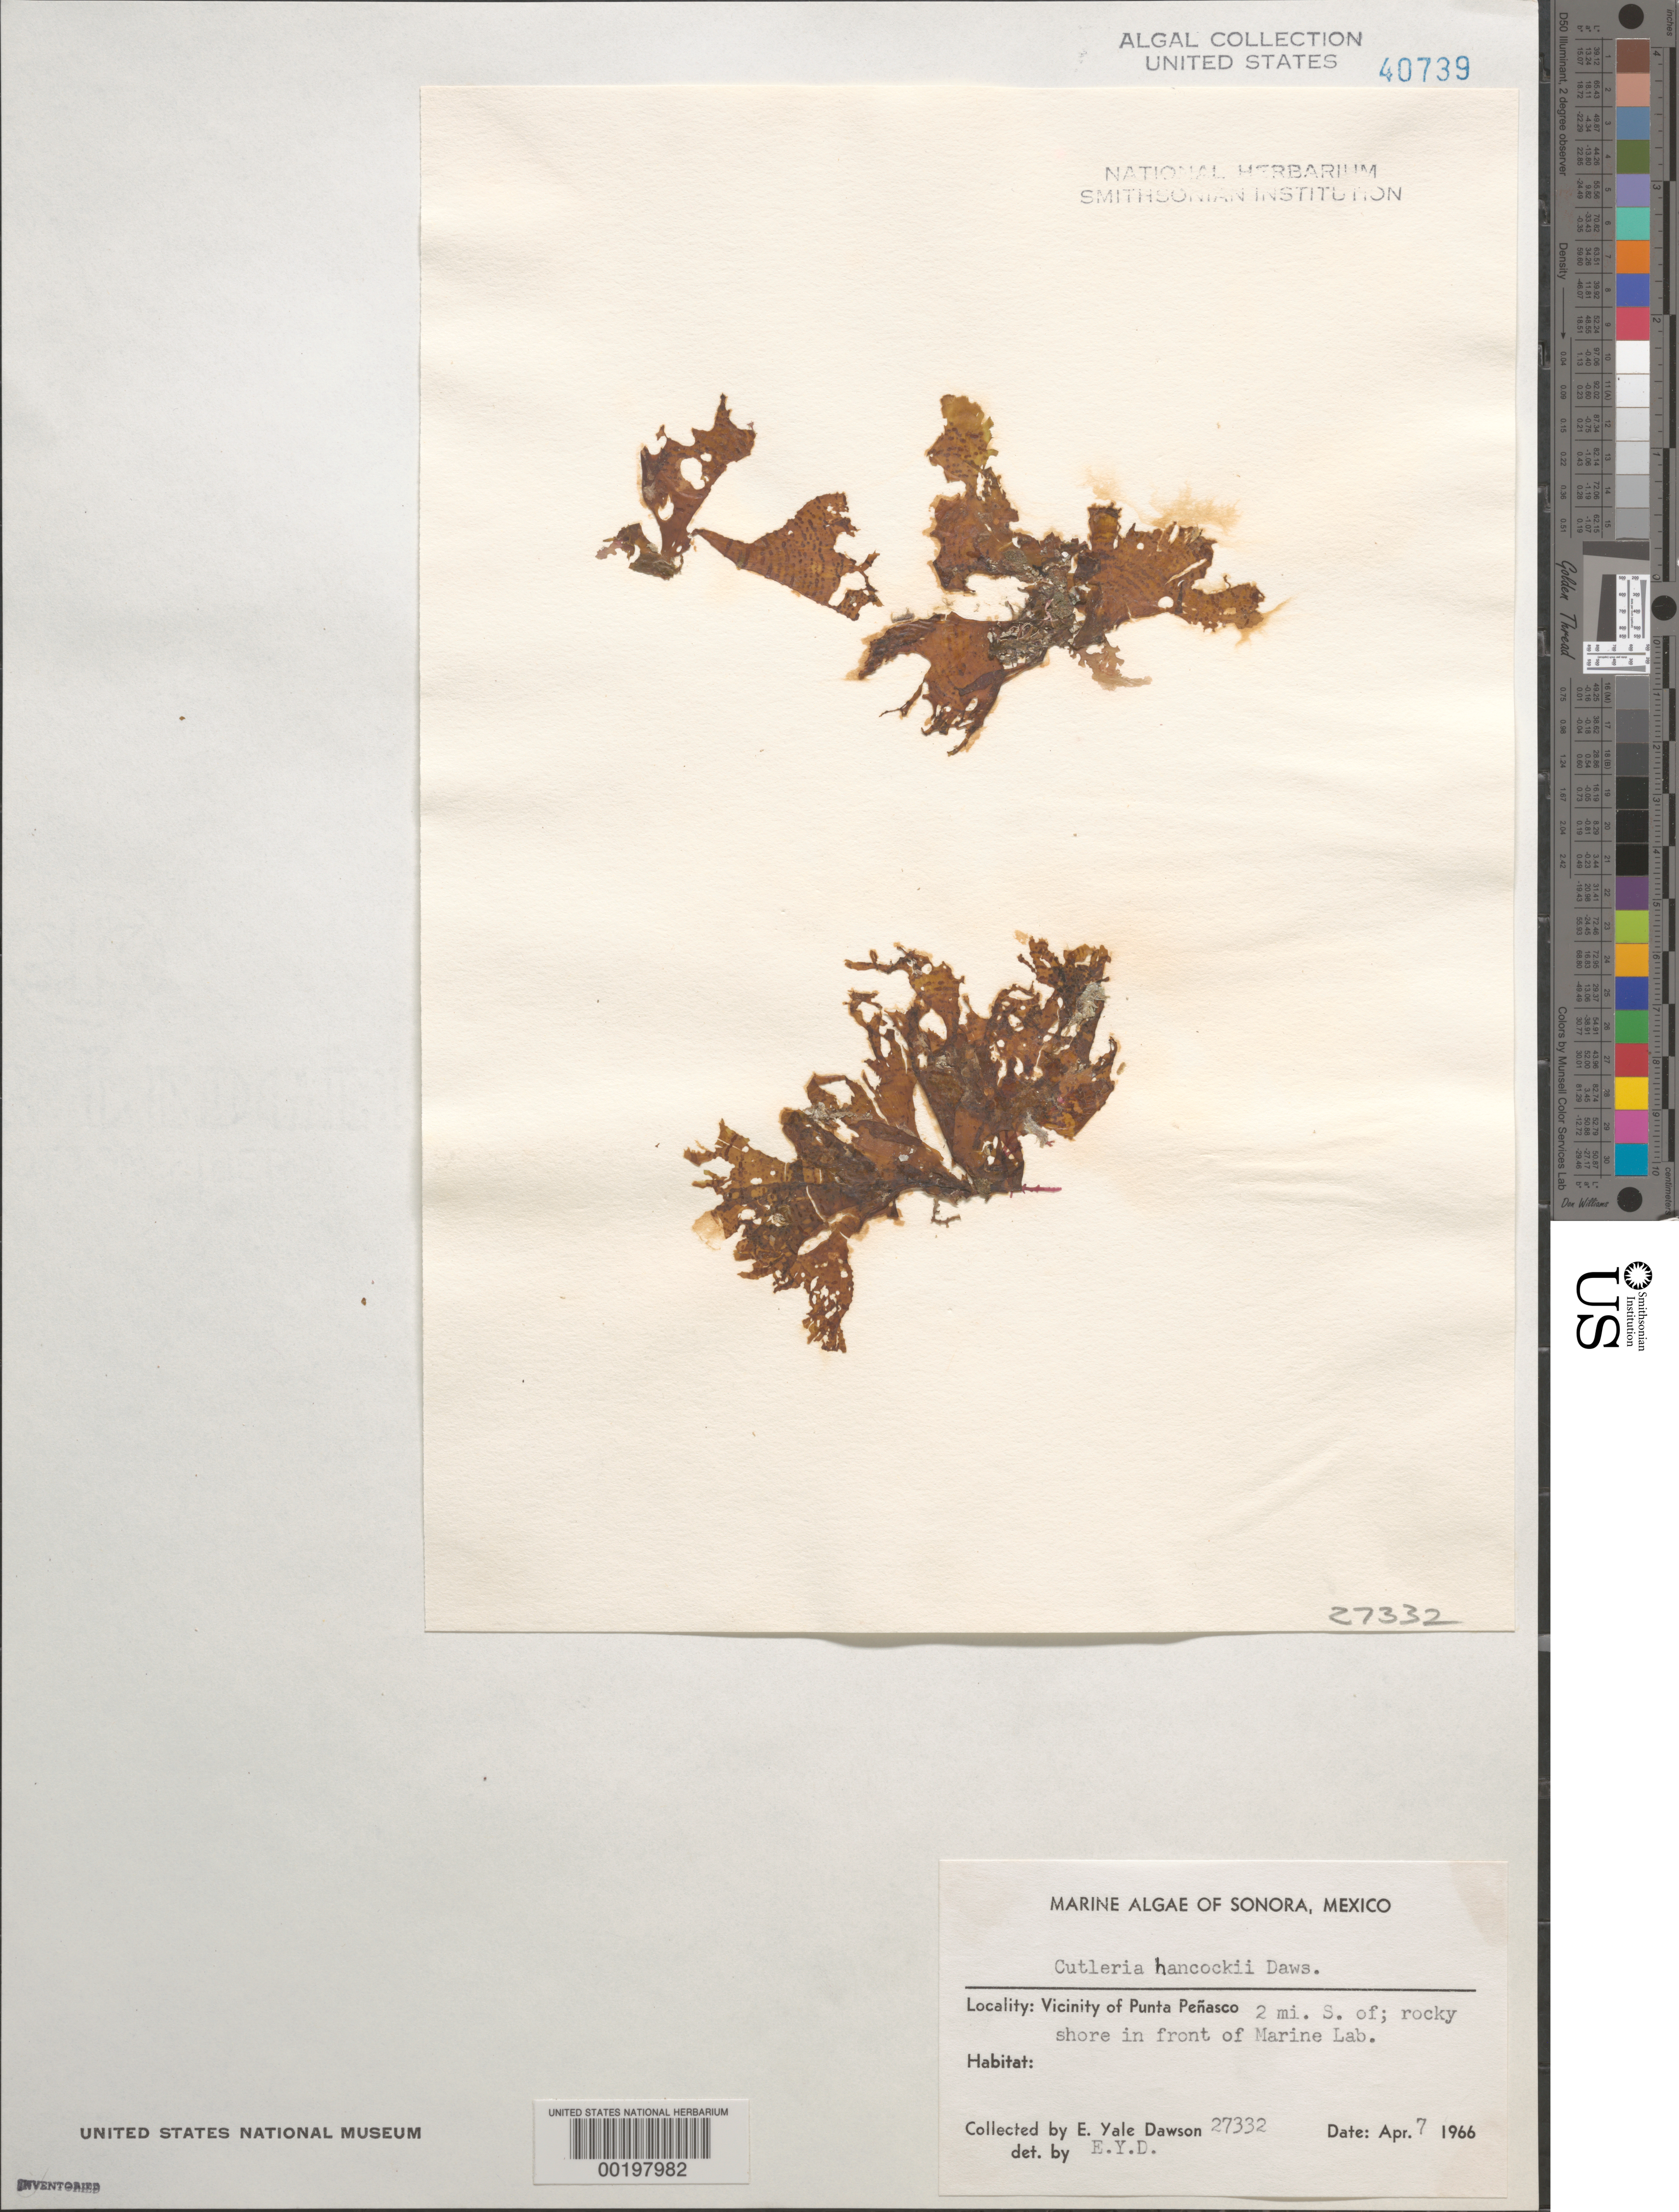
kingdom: Chromista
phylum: Ochrophyta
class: Phaeophyceae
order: Cutleriales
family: Cutleriaceae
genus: Cutleria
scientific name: Cutleria hancockii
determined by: Dawson, E. Y.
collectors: E. Y. Dawson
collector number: EYD 27332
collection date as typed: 07 Apr 1966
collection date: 1966-04-07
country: Mexico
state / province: Sonora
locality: Marine laboratory shore, 2 miles south of Punta Penasco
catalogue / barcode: US 40739